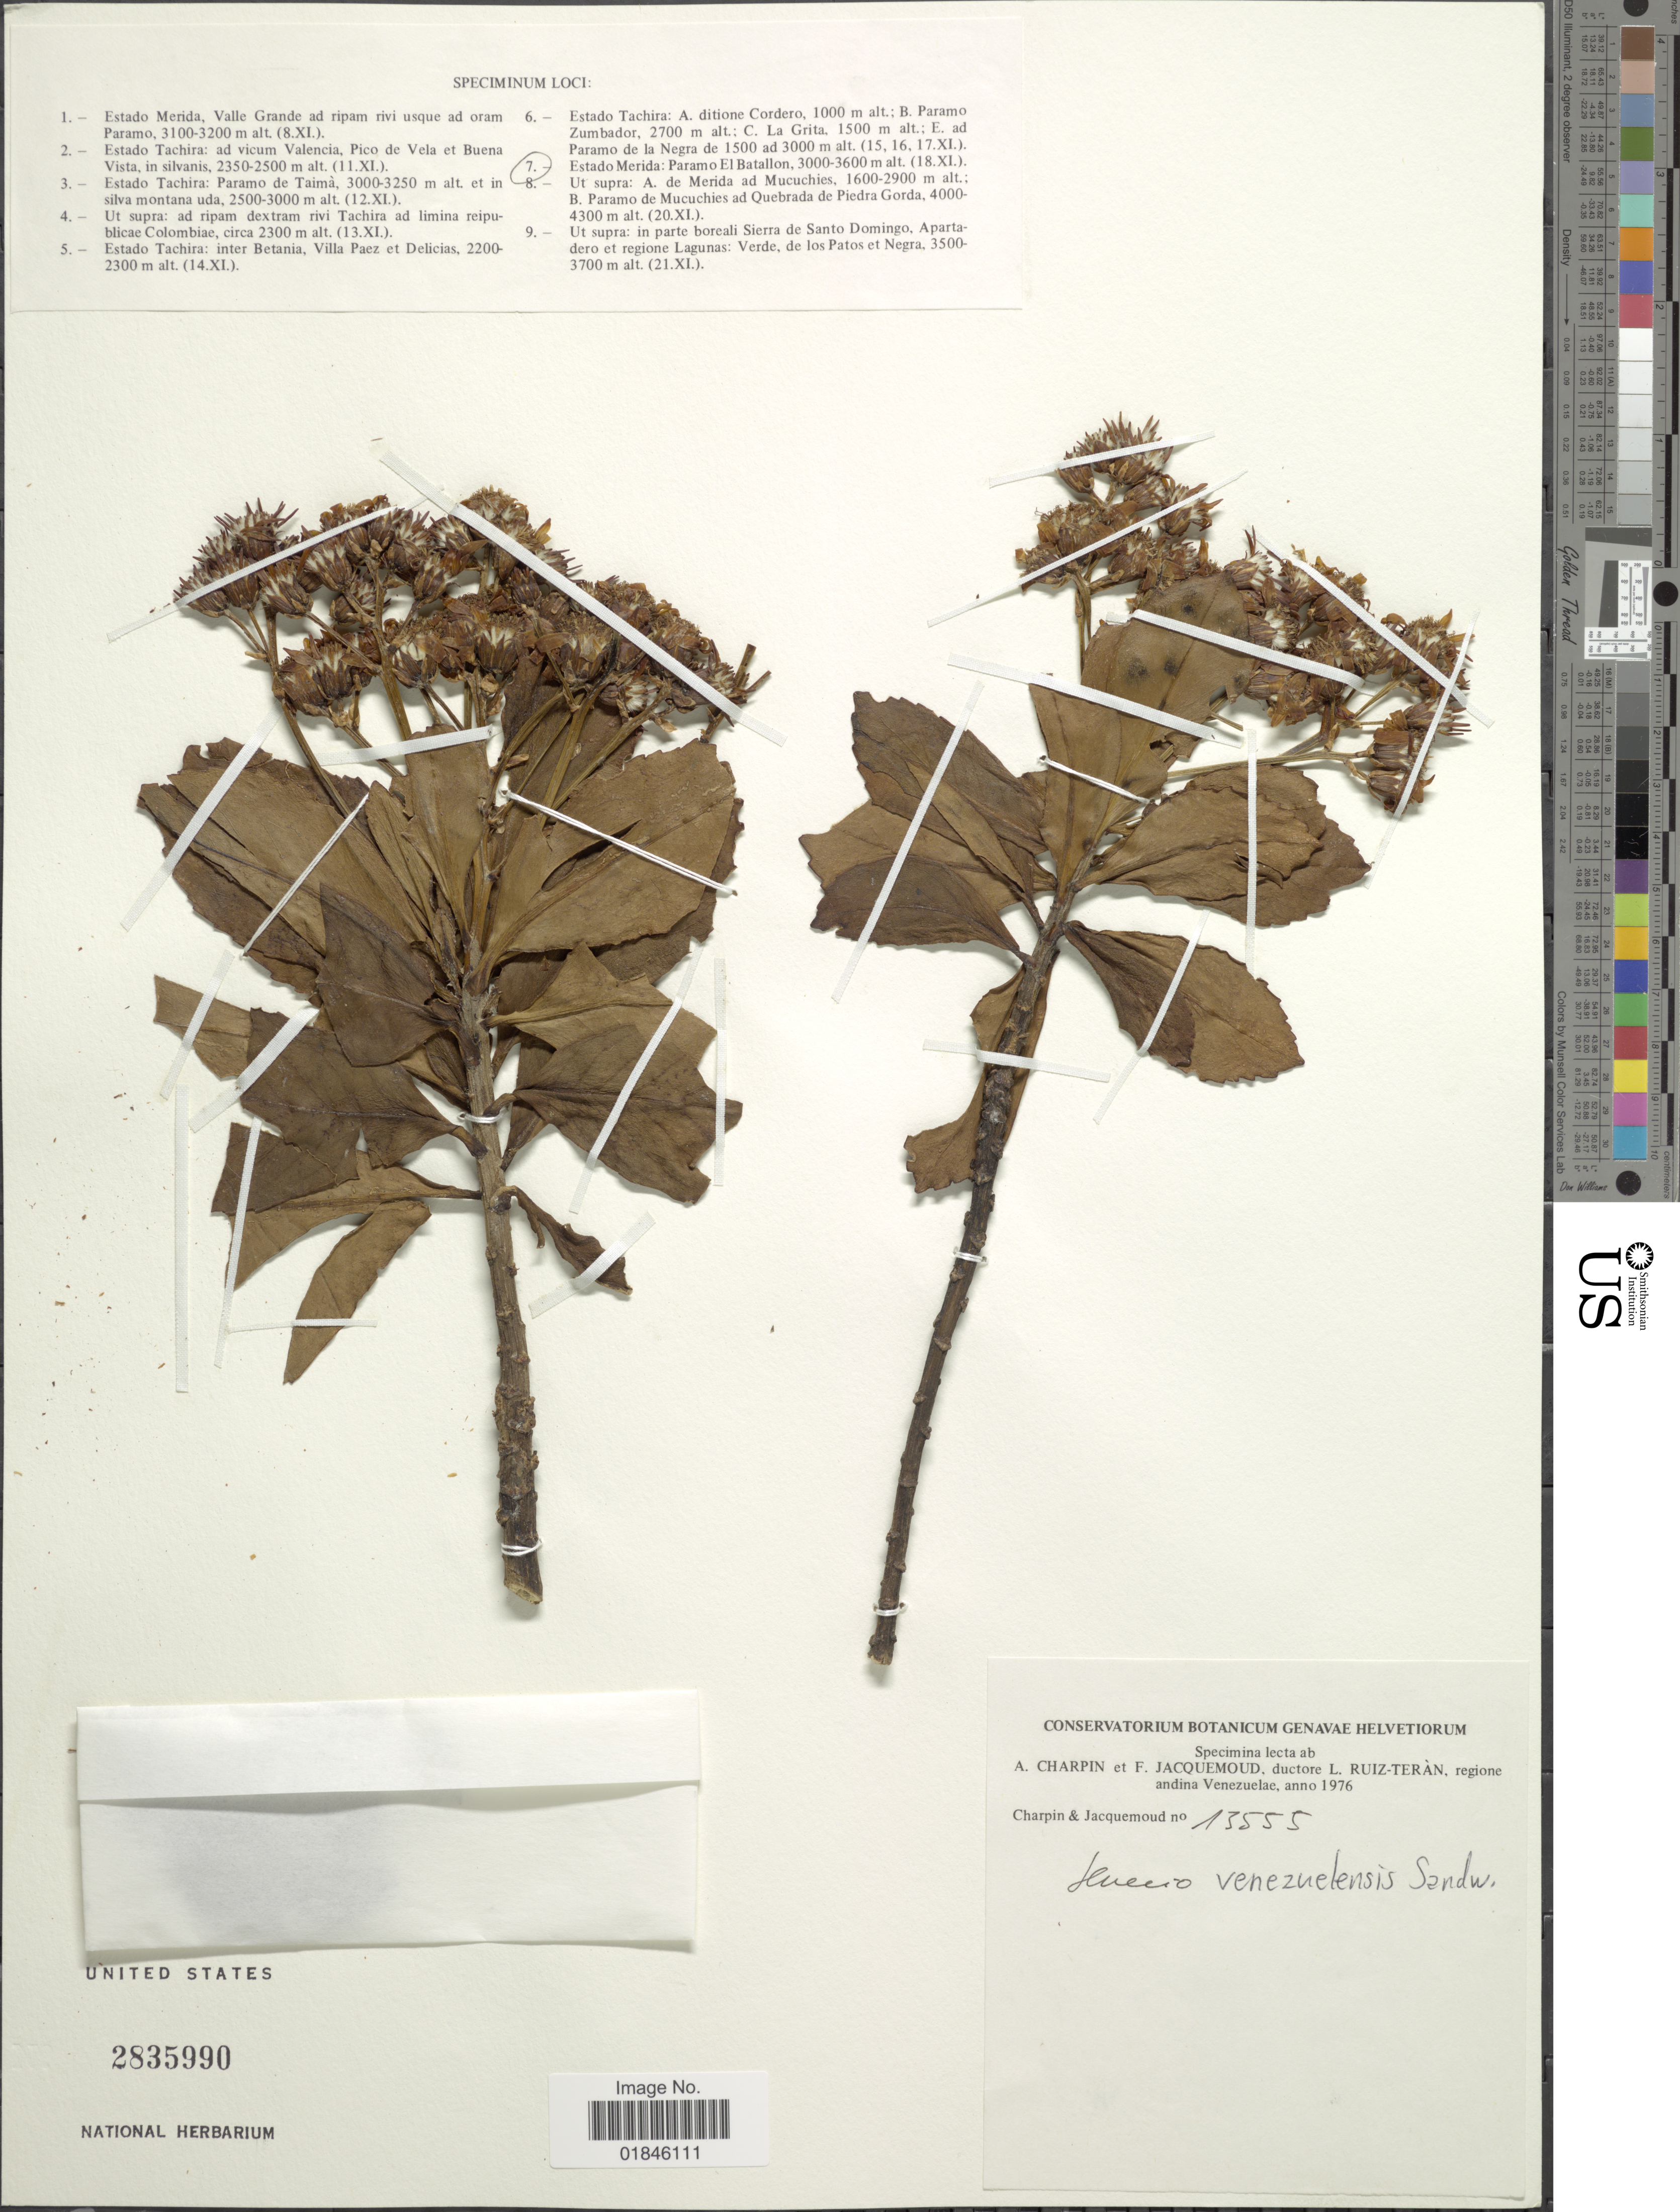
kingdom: Plantae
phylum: Tracheophyta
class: Magnoliopsida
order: Asterales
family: Asteraceae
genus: Pentacalia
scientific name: Pentacalia venezuelensis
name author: (Sandwith) Cuatrec.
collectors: A. Charpin, F. Jacquemoud & L. E. Ruíz-Terán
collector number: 13555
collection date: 1976-11-18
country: Venezuela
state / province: Mérida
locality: Estado Merida: Paramo El Batallon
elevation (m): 3000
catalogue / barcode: US 2835990